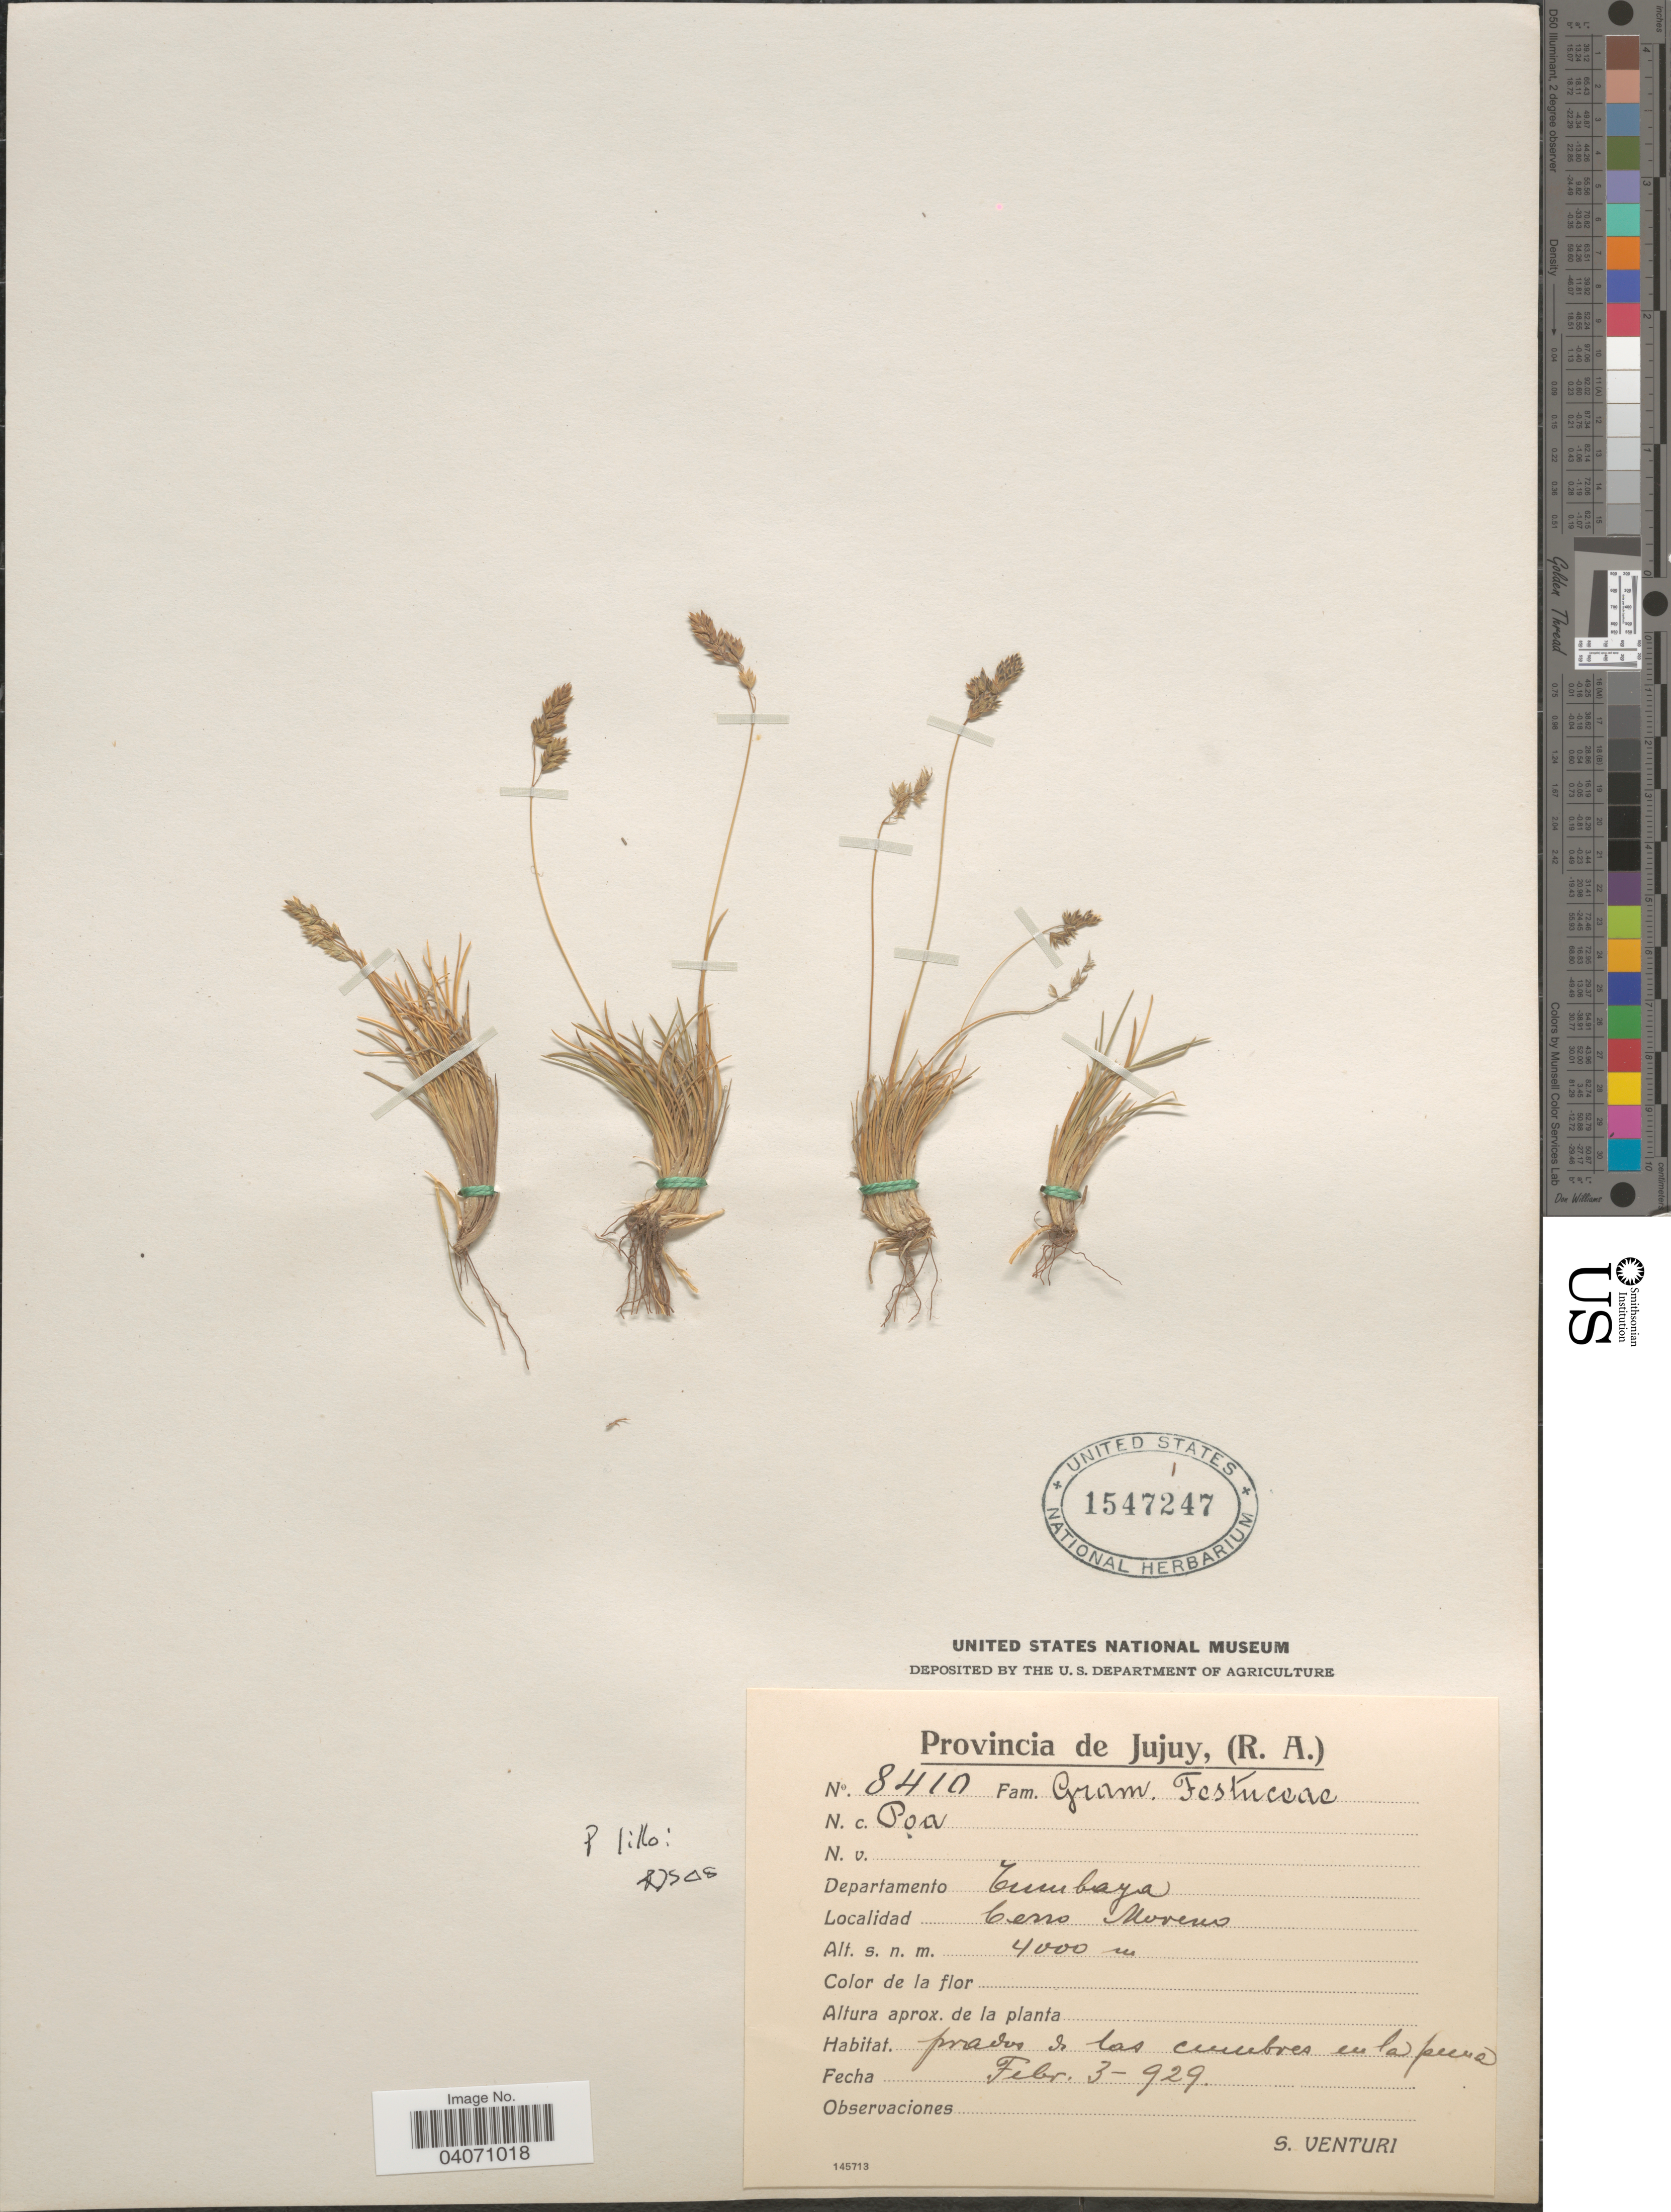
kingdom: Plantae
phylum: Tracheophyta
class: Liliopsida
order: Poales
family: Poaceae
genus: Poa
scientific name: Poa lilloi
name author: Hack.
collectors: S. Venturi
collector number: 8410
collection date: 1929-02-03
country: Argentina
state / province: Jujuy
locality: Departamento Cumbaya. Cerro Moreno.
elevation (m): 4000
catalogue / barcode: US 1547247